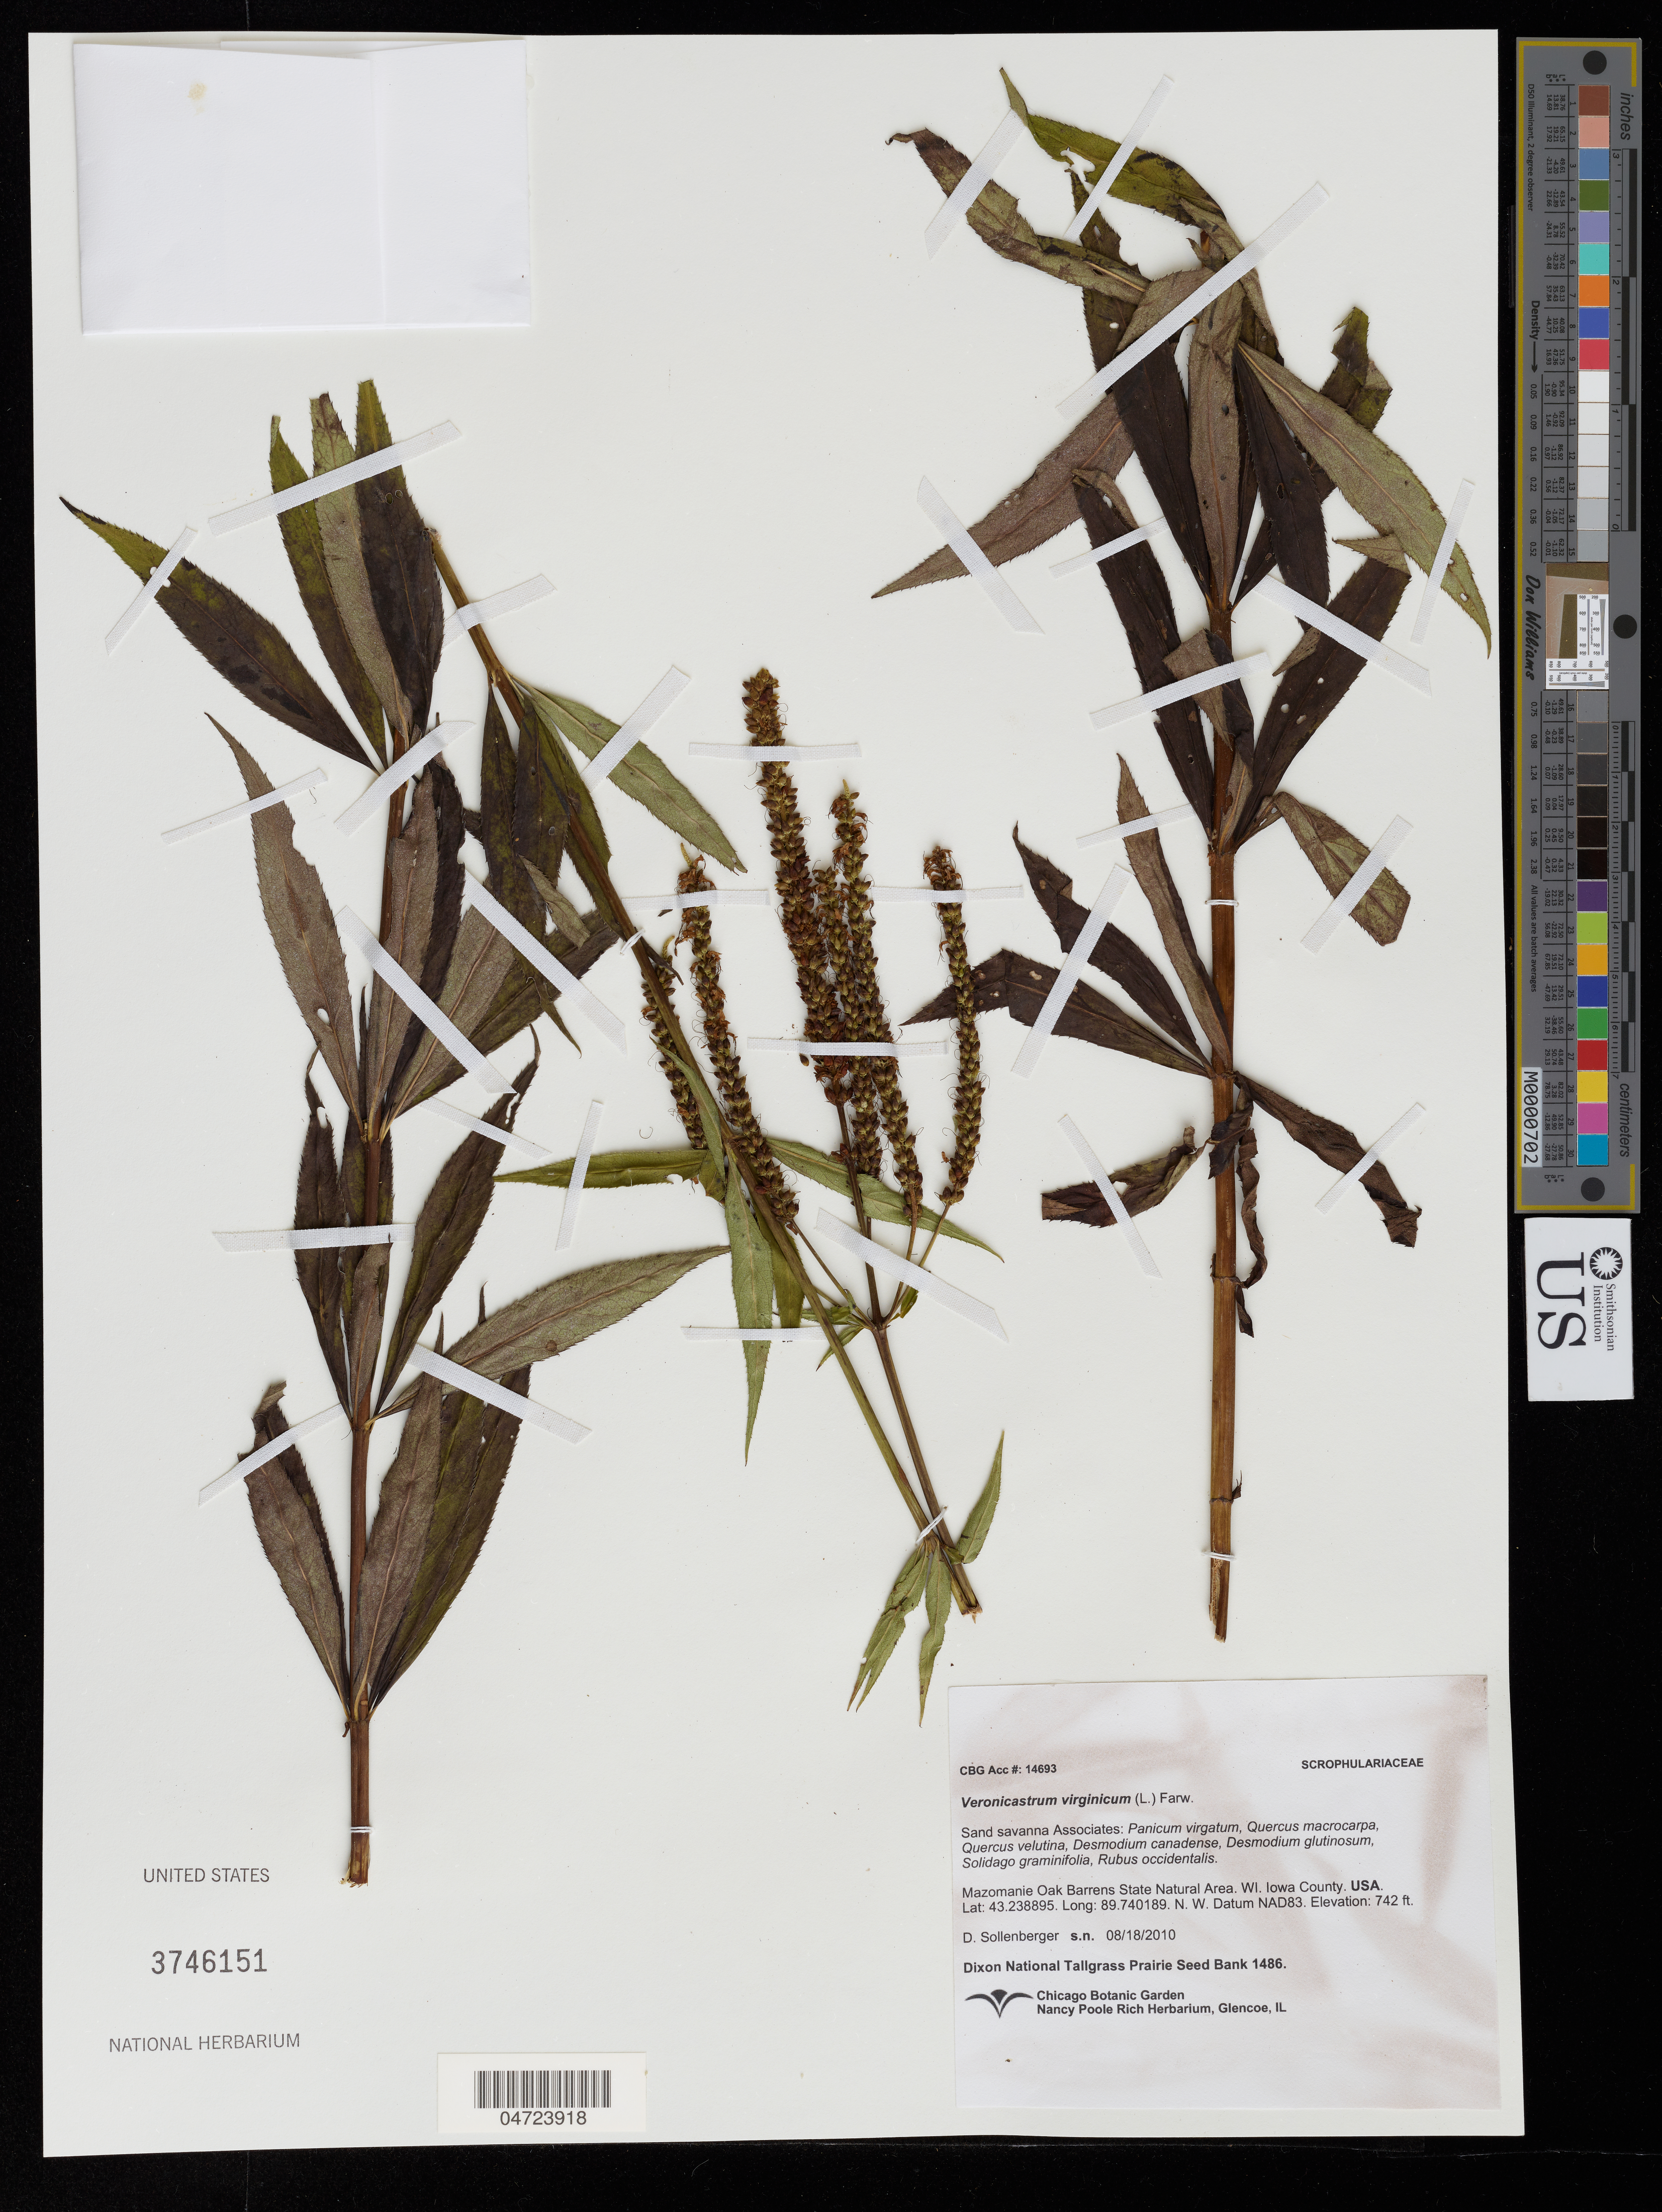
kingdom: Plantae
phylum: Tracheophyta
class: Magnoliopsida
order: Lamiales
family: Plantaginaceae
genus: Veronicastrum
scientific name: Veronicastrum virginicum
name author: (L.) Farw.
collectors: D. Sollenberger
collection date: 2010-08-18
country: United States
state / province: Wisconsin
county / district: Iowa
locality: Mazomanie Oak Barrens State Natural Area. Iowa County.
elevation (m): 226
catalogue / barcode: US 3746151